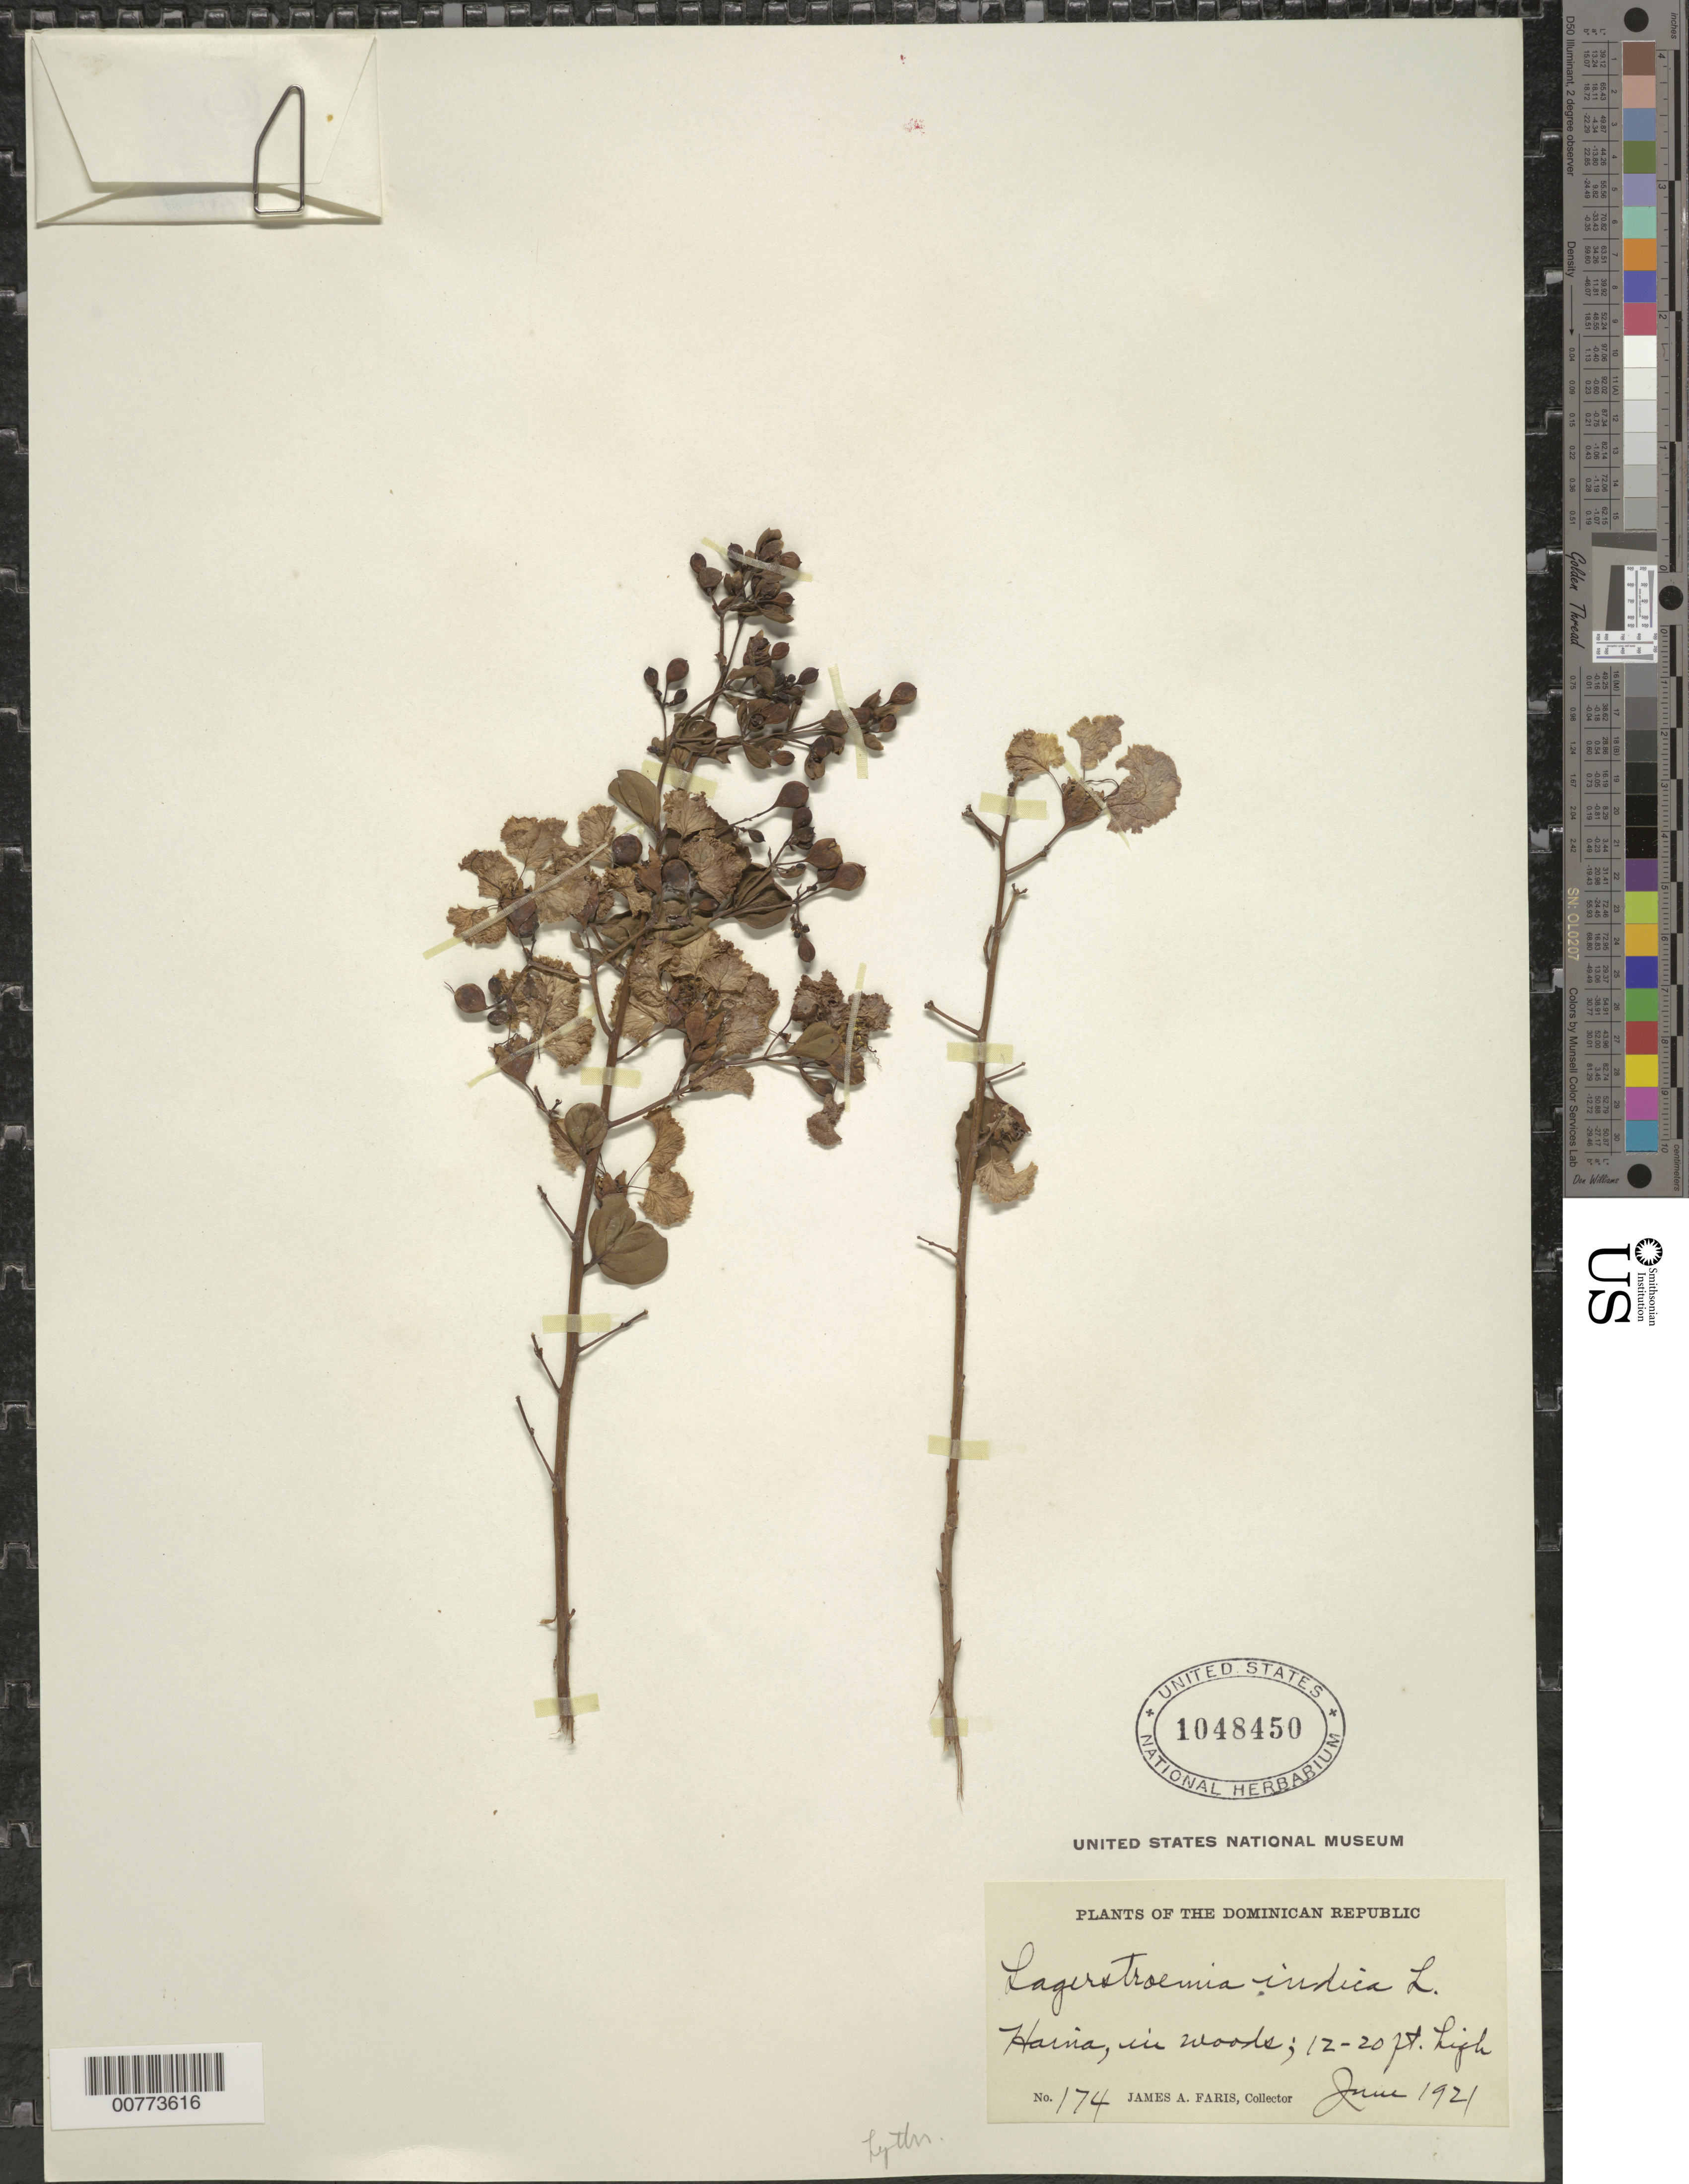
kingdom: Plantae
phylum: Tracheophyta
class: Magnoliopsida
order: Myrtales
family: Lythraceae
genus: Lagerstroemia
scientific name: Lagerstroemia indica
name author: L.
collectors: J. Faris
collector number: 174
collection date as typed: Jun 1910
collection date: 1910-06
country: Dominican Republic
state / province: San Cristóbal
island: Hispaniola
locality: Haina.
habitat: In woods.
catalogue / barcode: US 1048450